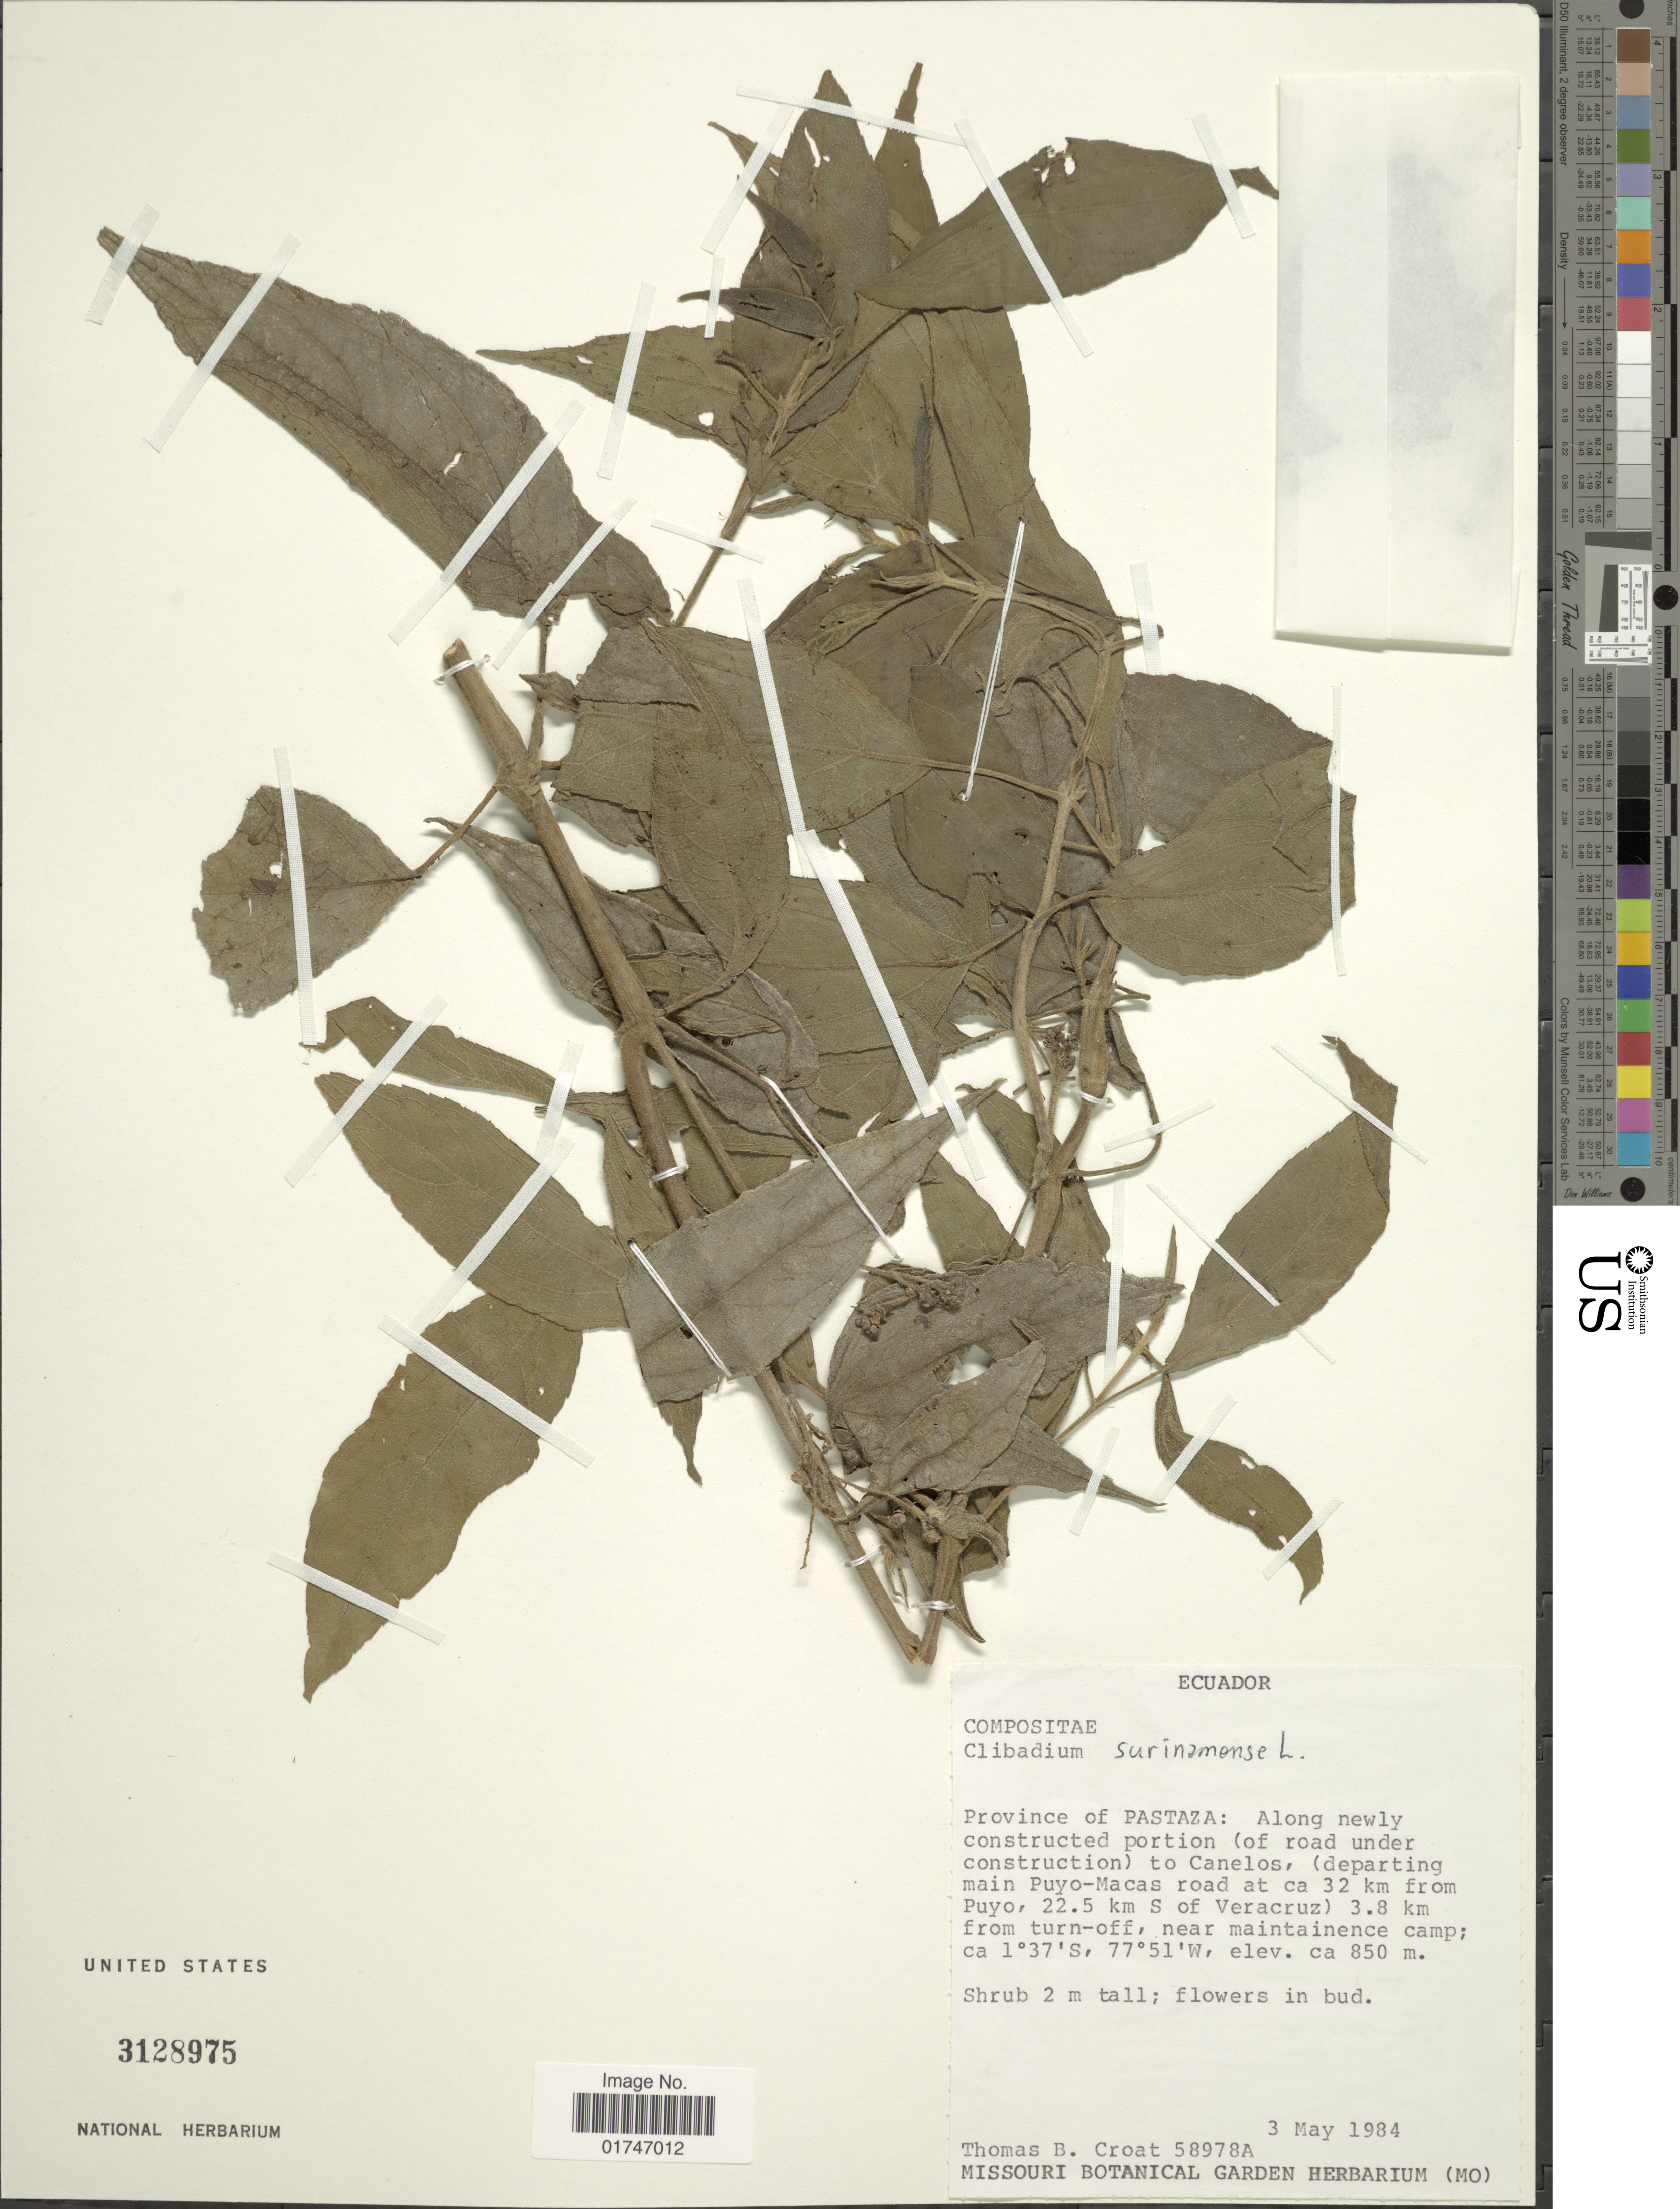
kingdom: Plantae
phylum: Tracheophyta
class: Magnoliopsida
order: Asterales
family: Asteraceae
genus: Clibadium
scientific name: Clibadium surinamense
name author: L.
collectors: T. B. Croat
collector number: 58978A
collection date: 1984-05-03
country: Ecuador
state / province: Pastaza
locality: Province of Pastaza: Along newly constructed portion (of road under construction) to Canelos, (departing main Puyo-Macas road to ca 32 km from Puyo, 22.5 km S of Veracruz) 3.8 km from turn-off, near maintenence camp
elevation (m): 850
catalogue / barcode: US 3128975